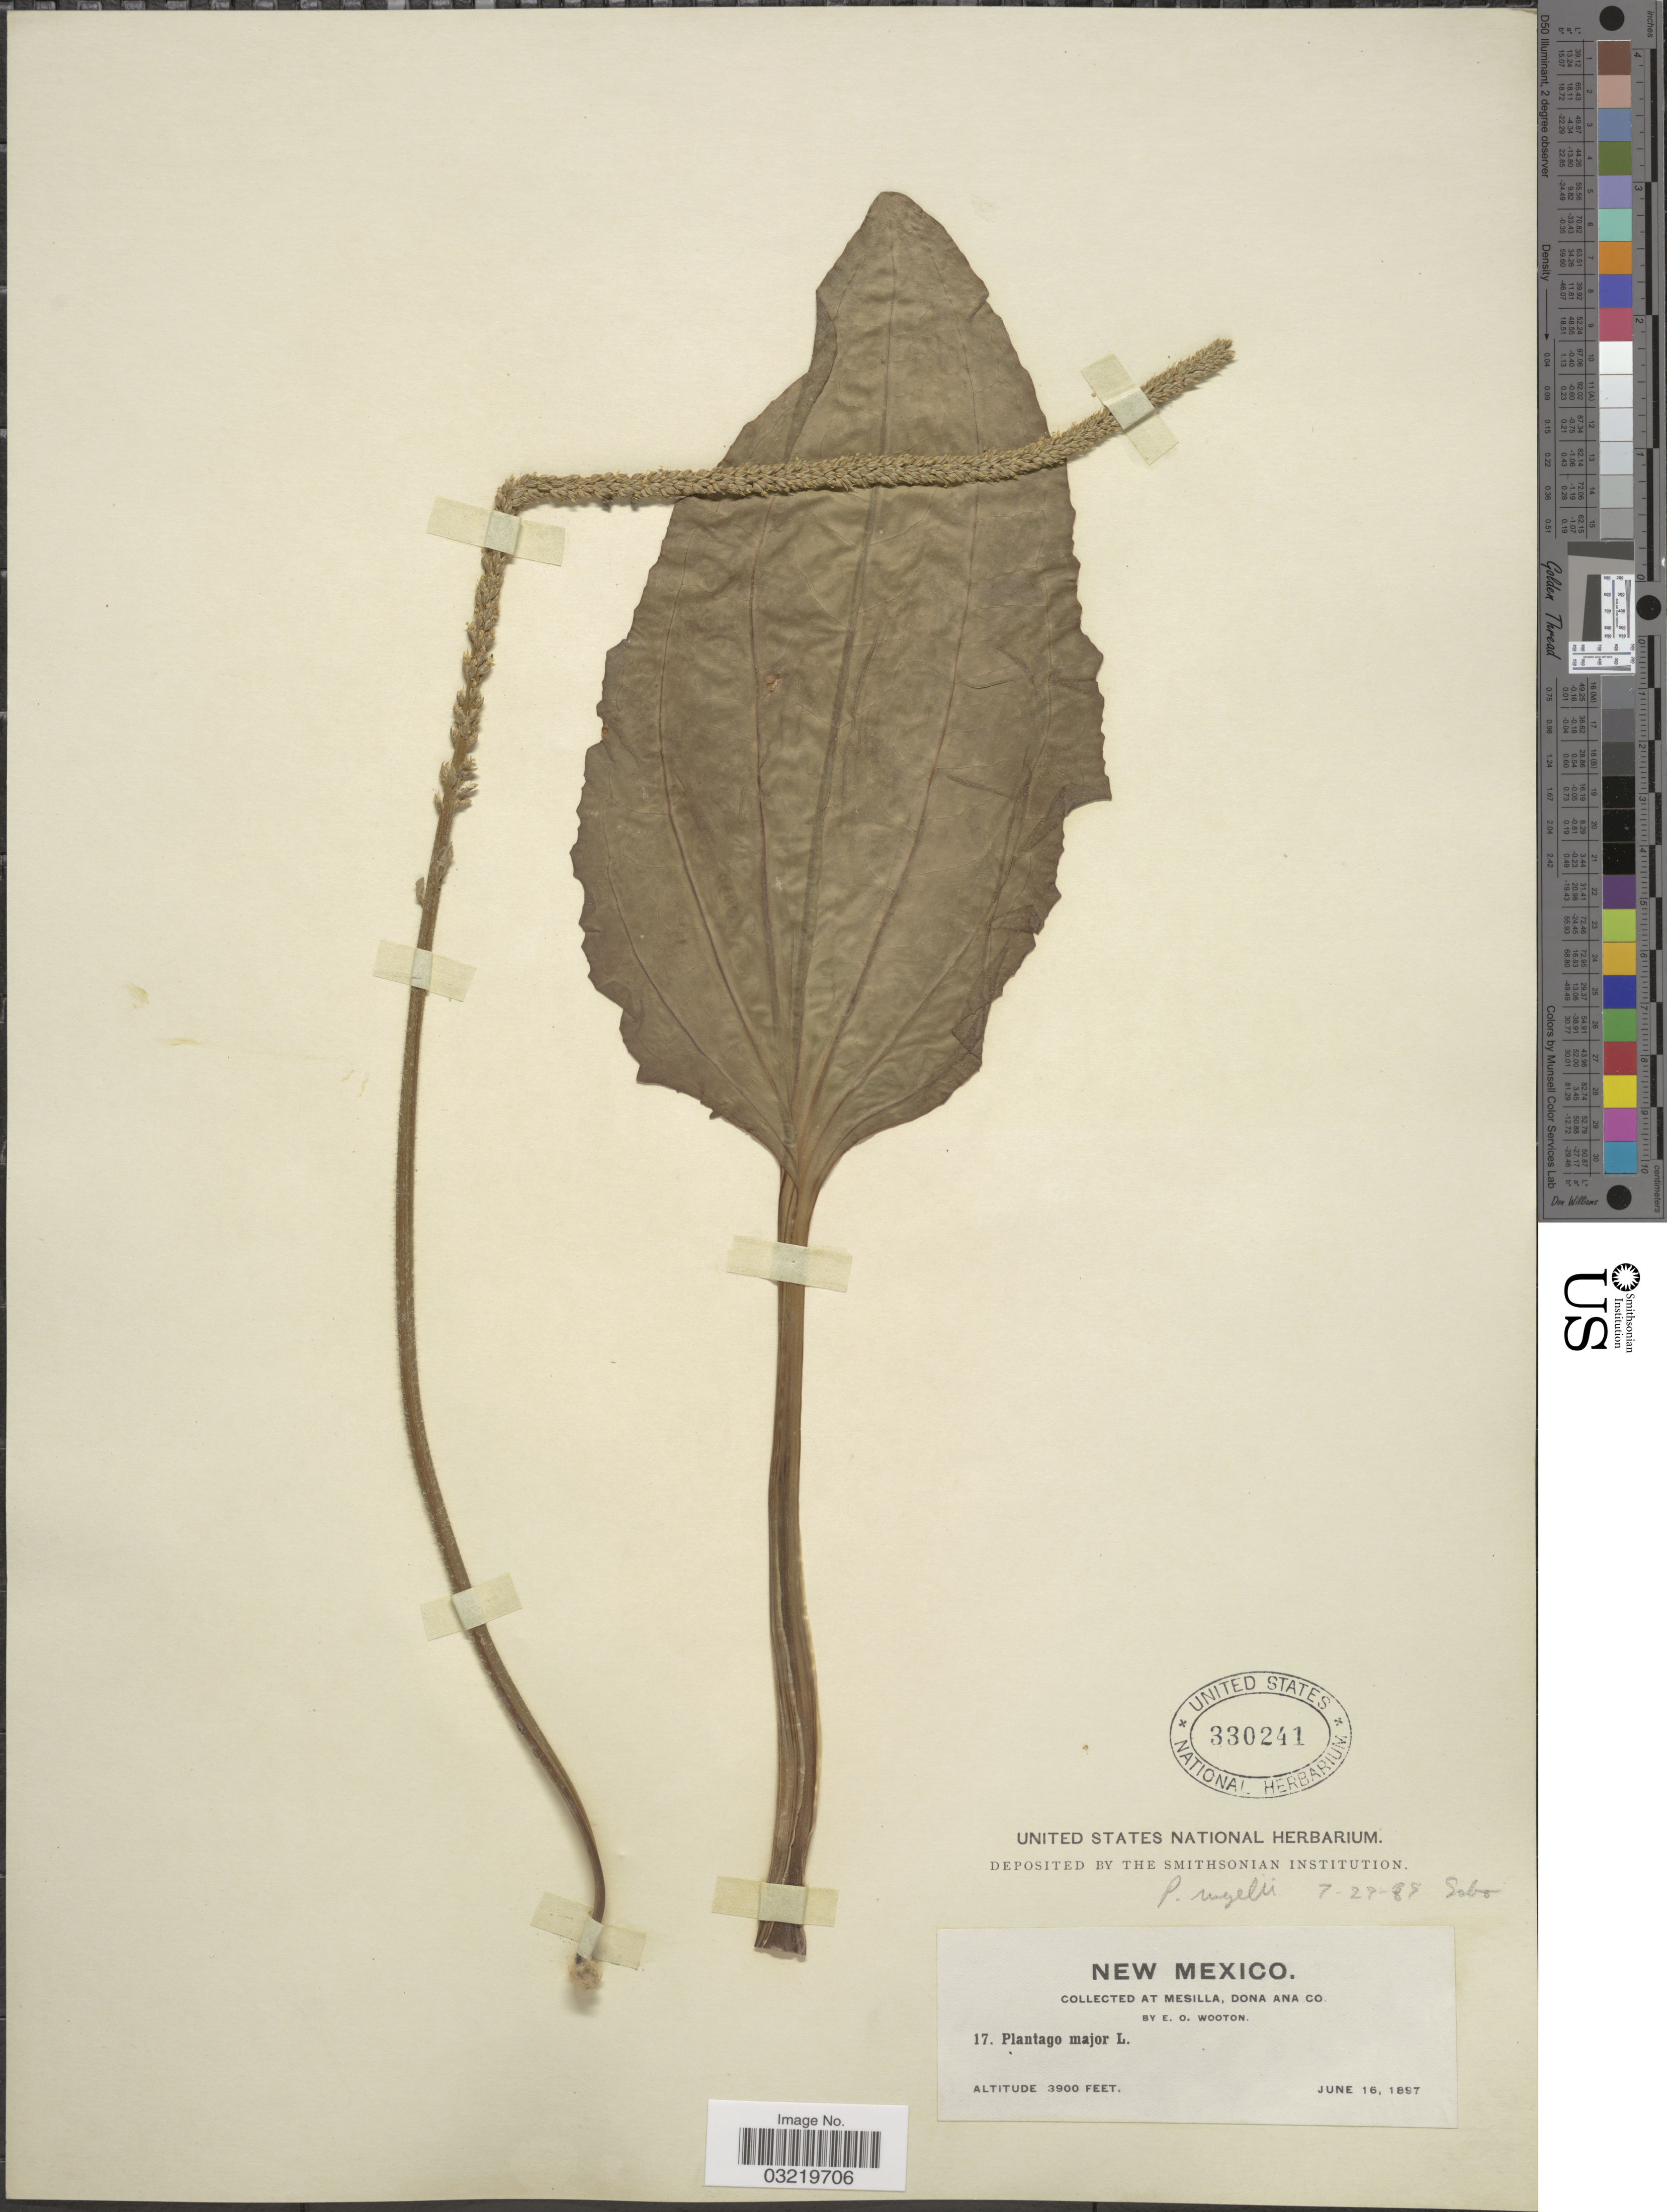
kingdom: Plantae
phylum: Tracheophyta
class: Magnoliopsida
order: Lamiales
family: Plantaginaceae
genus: Plantago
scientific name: Plantago rugelii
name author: Decne.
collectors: E. O. Wooton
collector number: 17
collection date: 1897-06-16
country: United States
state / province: New Mexico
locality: At Mesilla, Dona Ana Co.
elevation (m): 1189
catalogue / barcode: US 330241